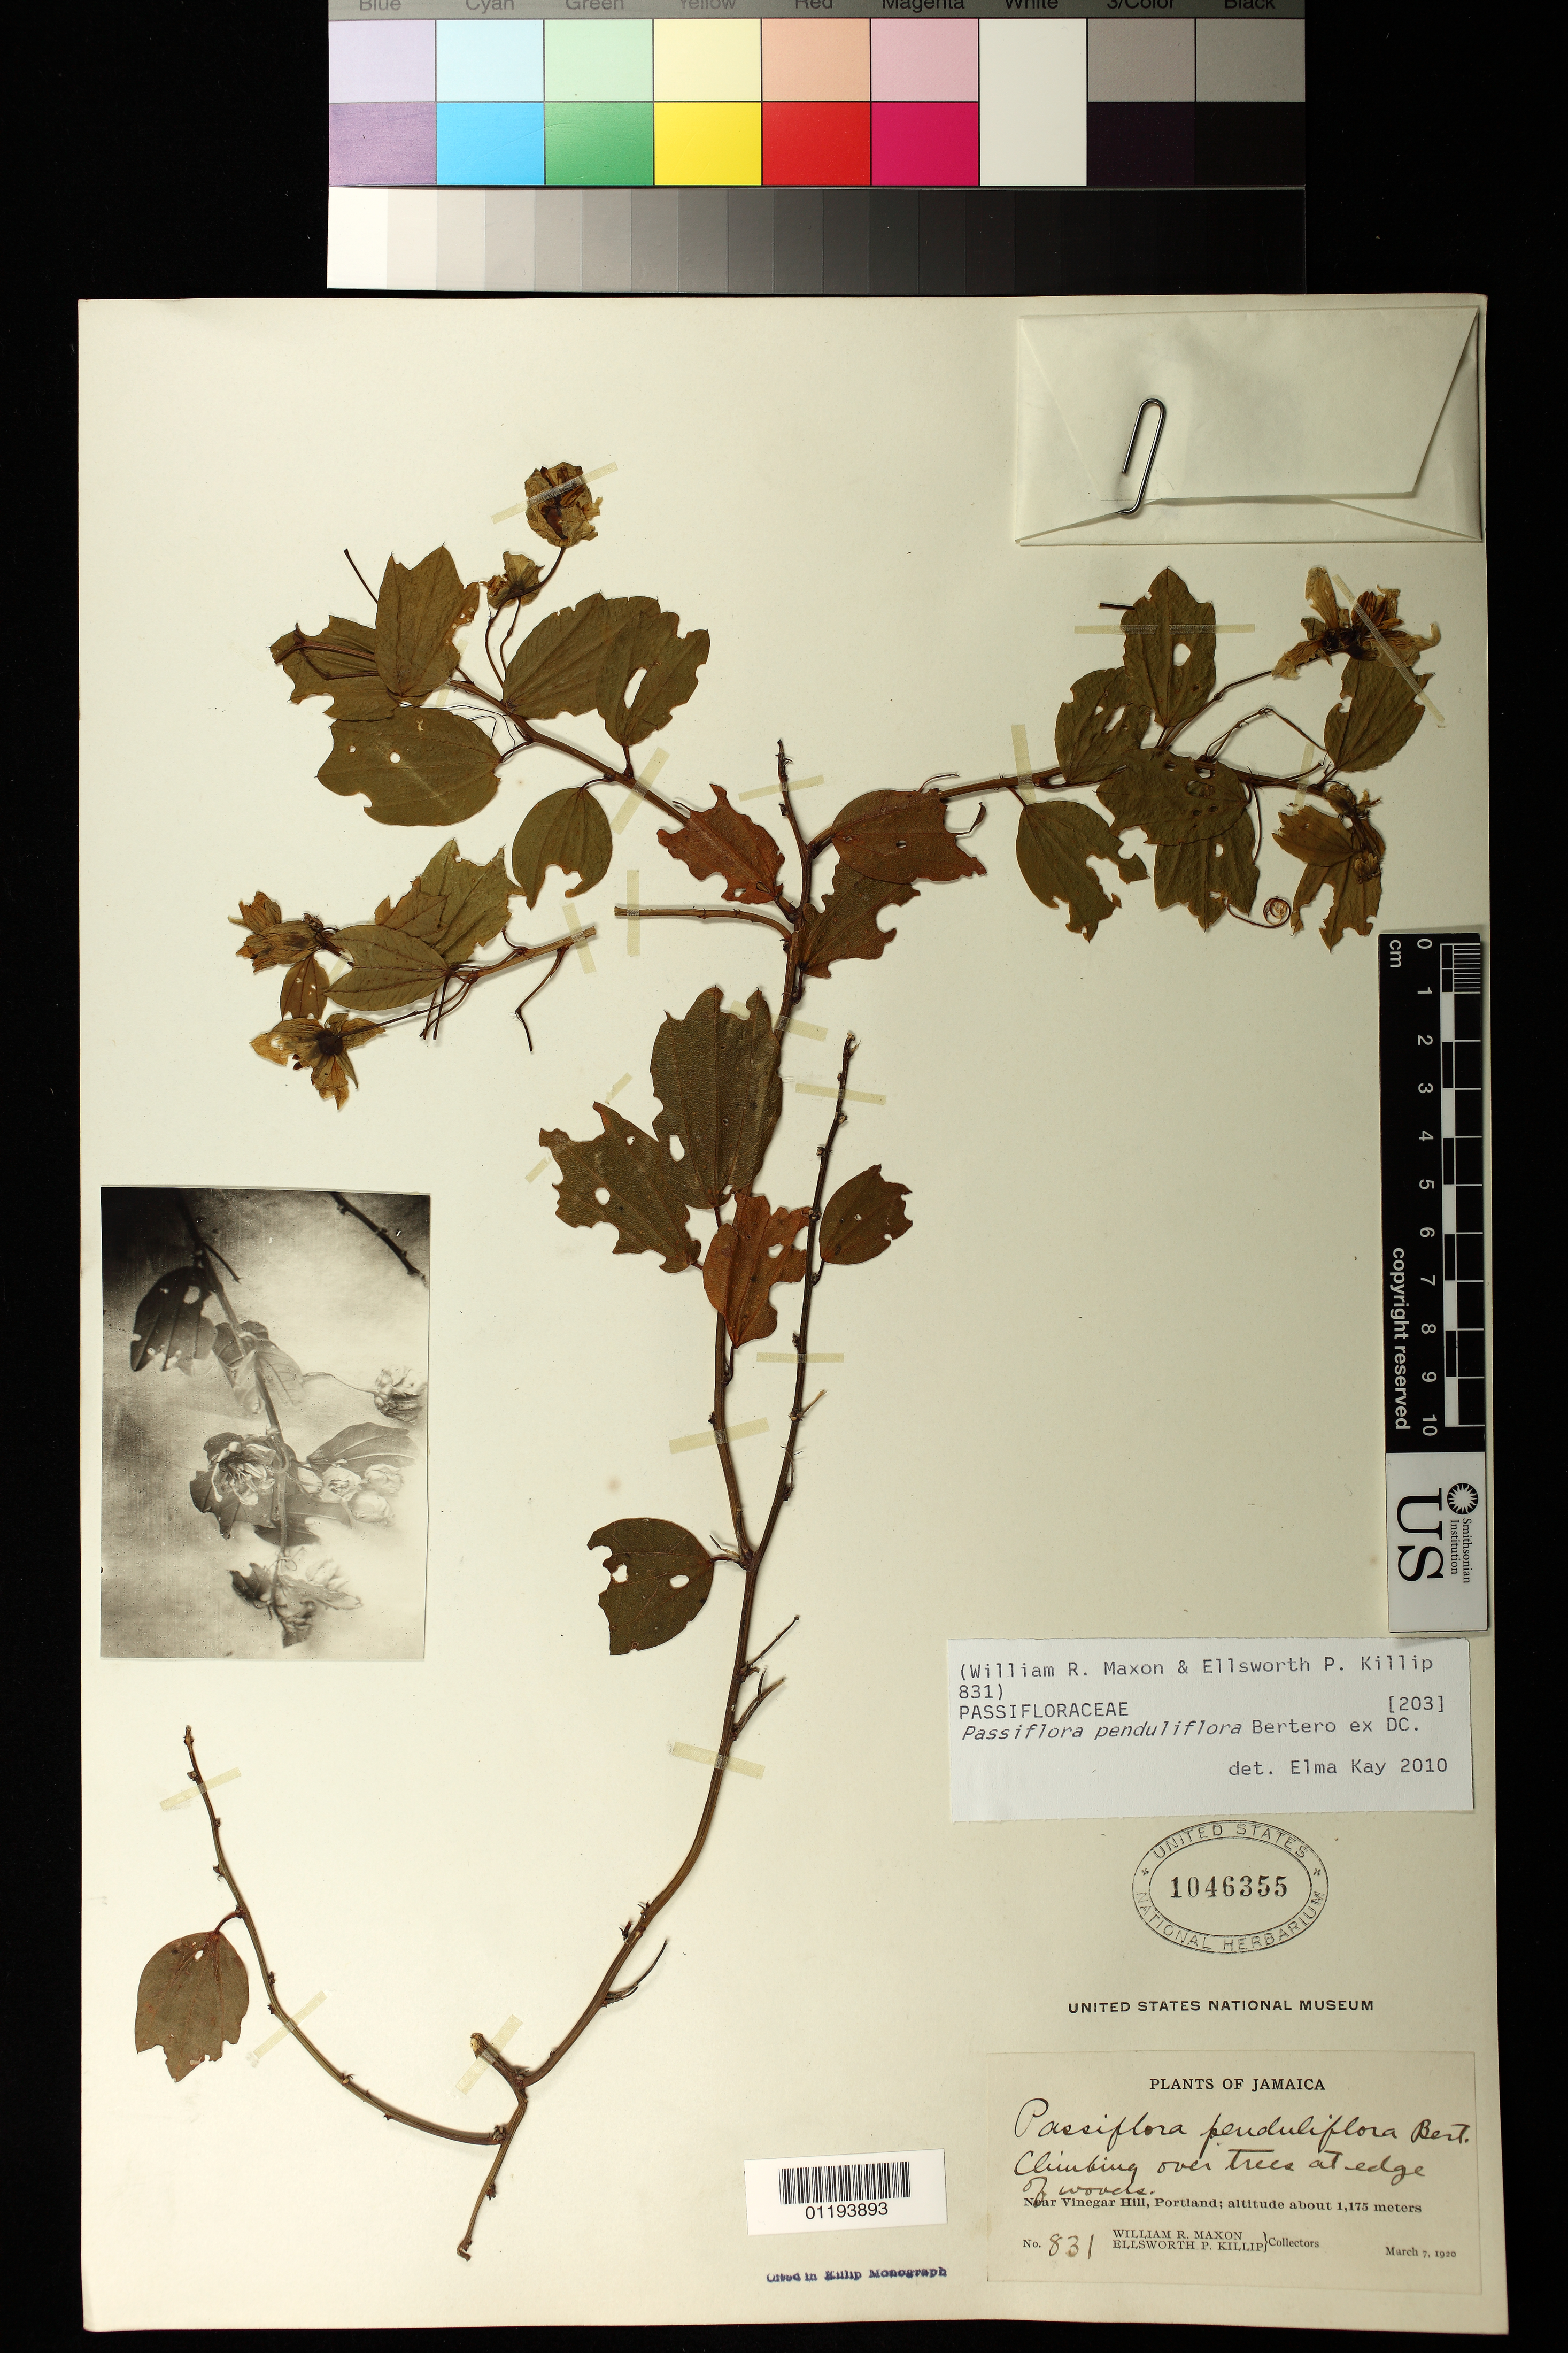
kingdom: Plantae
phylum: Tracheophyta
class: Magnoliopsida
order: Malpighiales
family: Passifloraceae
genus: Passiflora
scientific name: Passiflora penduliflora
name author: Bertero ex DC.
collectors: W. R. Maxon & E. P. Killip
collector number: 831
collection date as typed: Mar 7 1920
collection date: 1920-03-07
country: Jamaica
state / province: Portland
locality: Near Vinegar Hill, Portland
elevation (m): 1175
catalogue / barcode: US 1046355